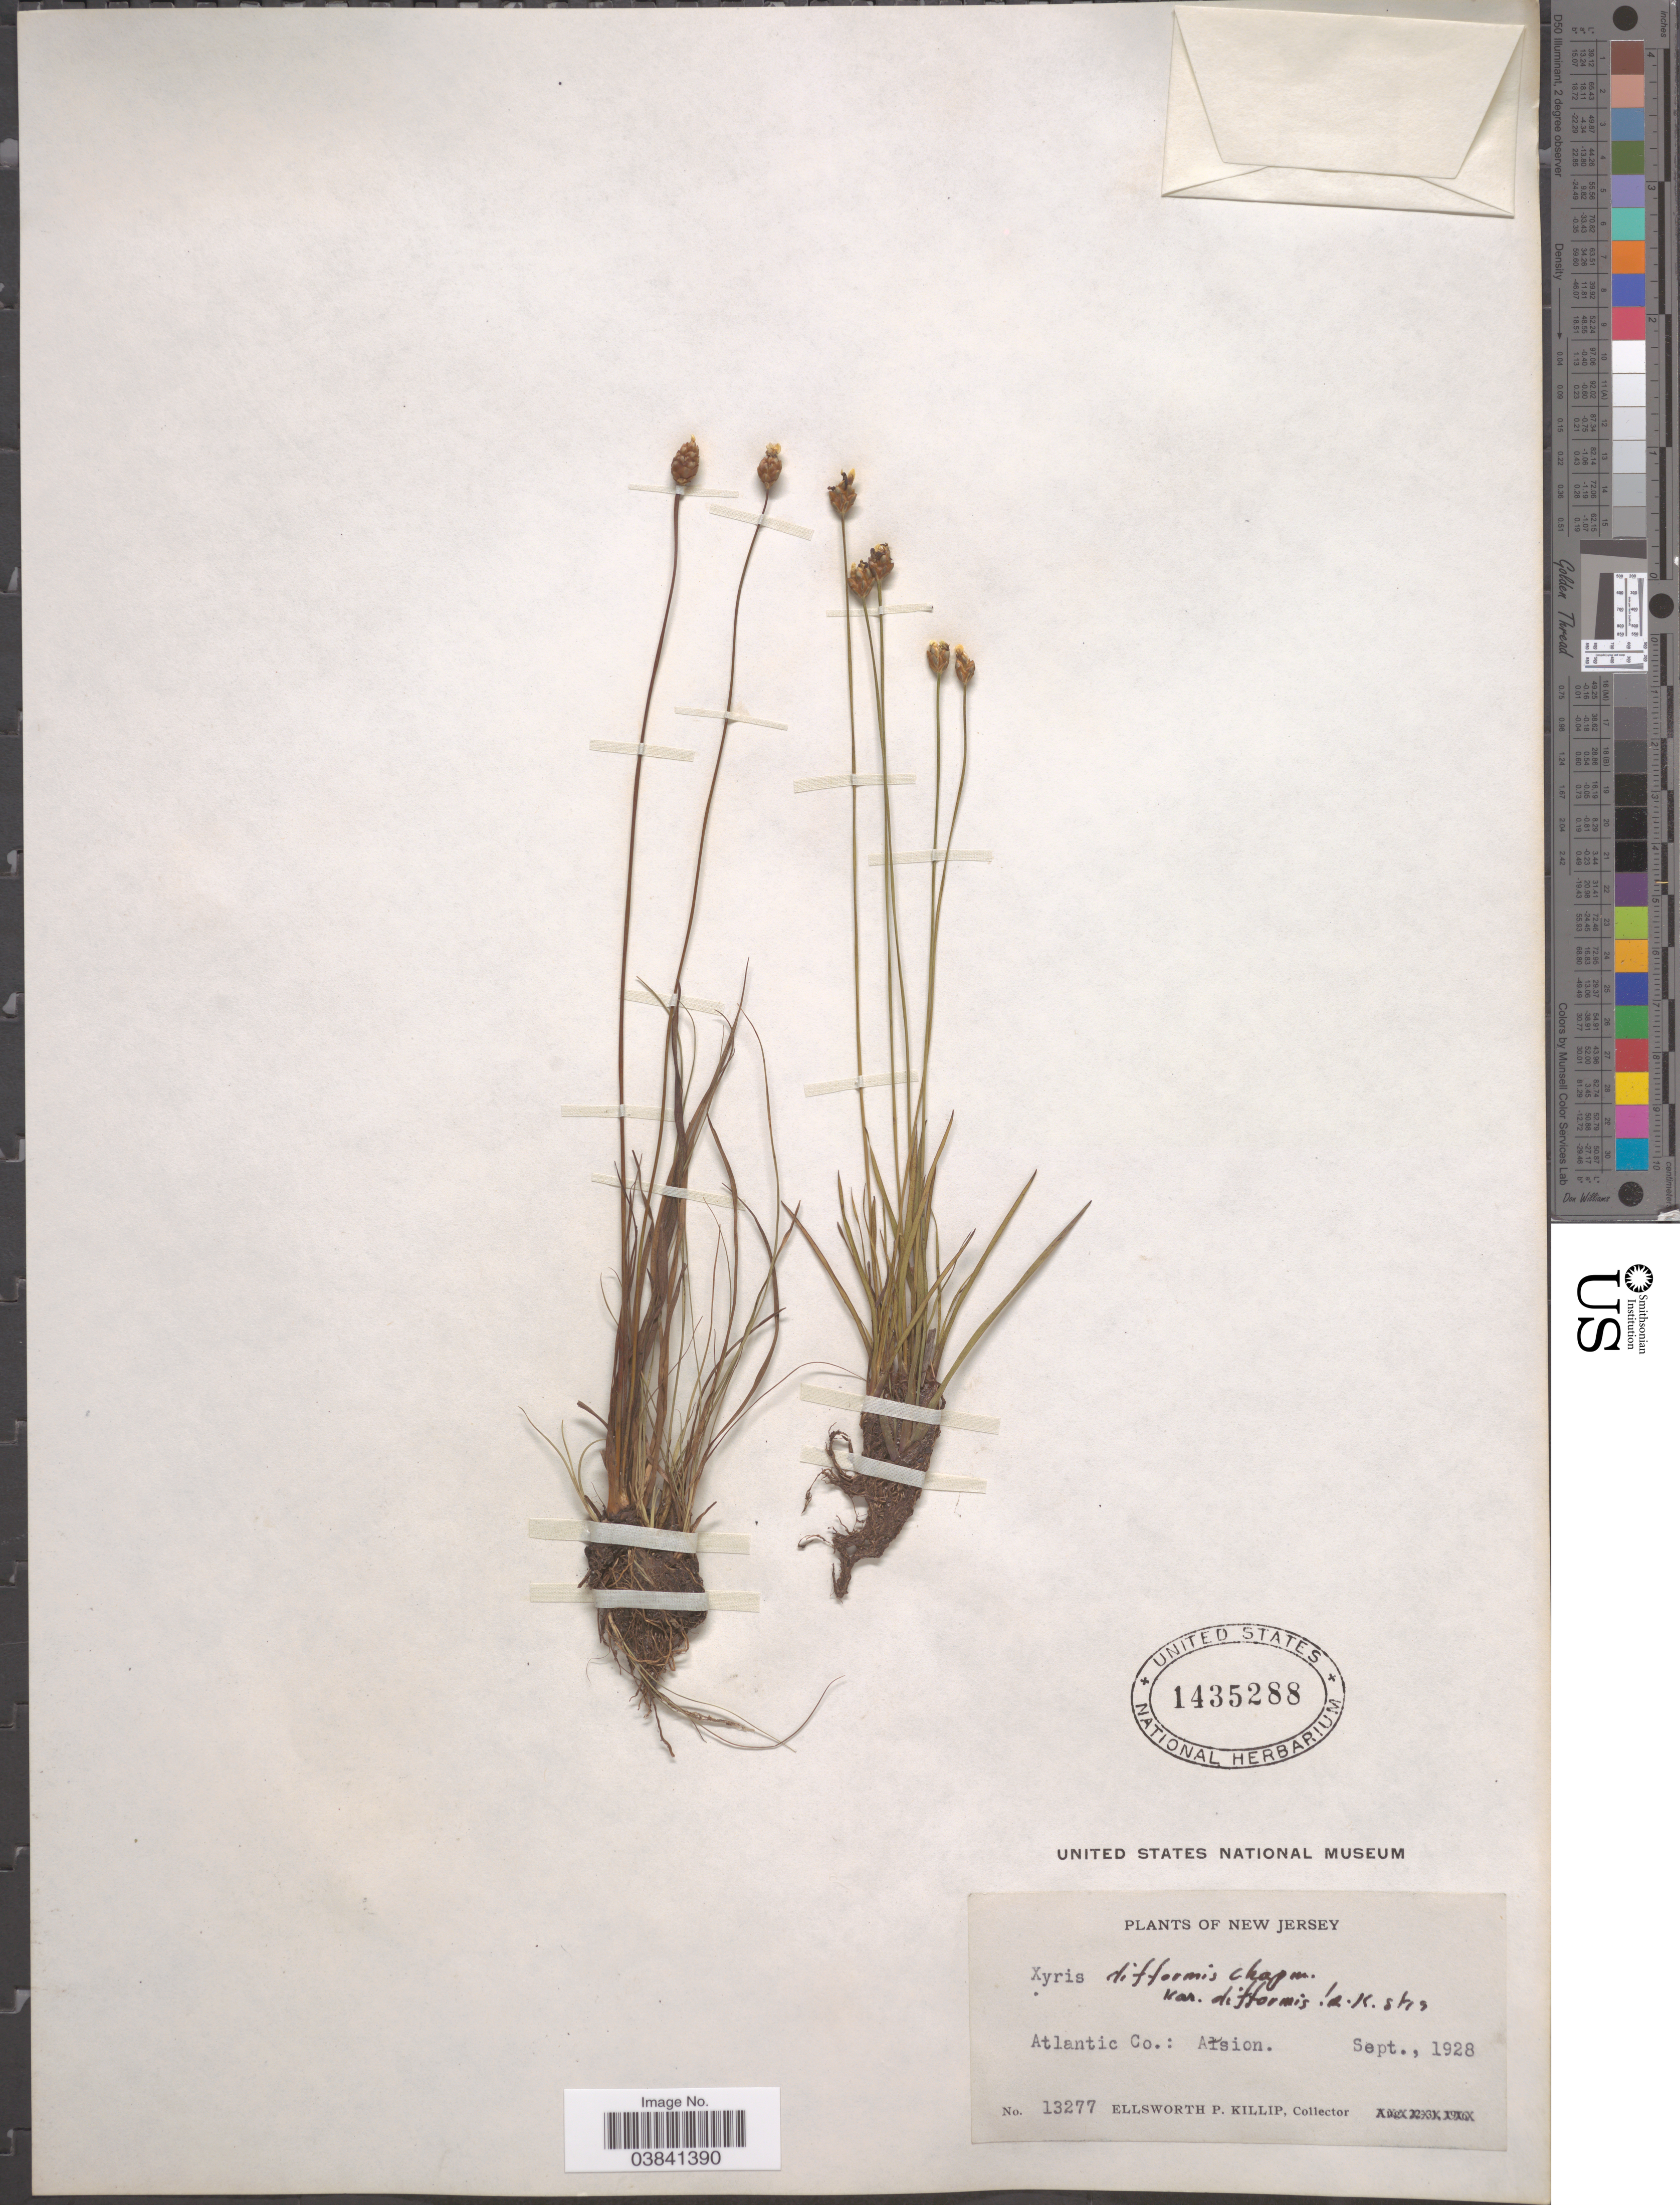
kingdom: Plantae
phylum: Tracheophyta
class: Liliopsida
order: Poales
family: Xyridaceae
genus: Xyris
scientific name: Xyris difformis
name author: Chapm.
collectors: E. P. Killip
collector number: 13277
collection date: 1928-09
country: United States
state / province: New Jersey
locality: Atlantic Co.: Alsion.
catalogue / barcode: US 1435288